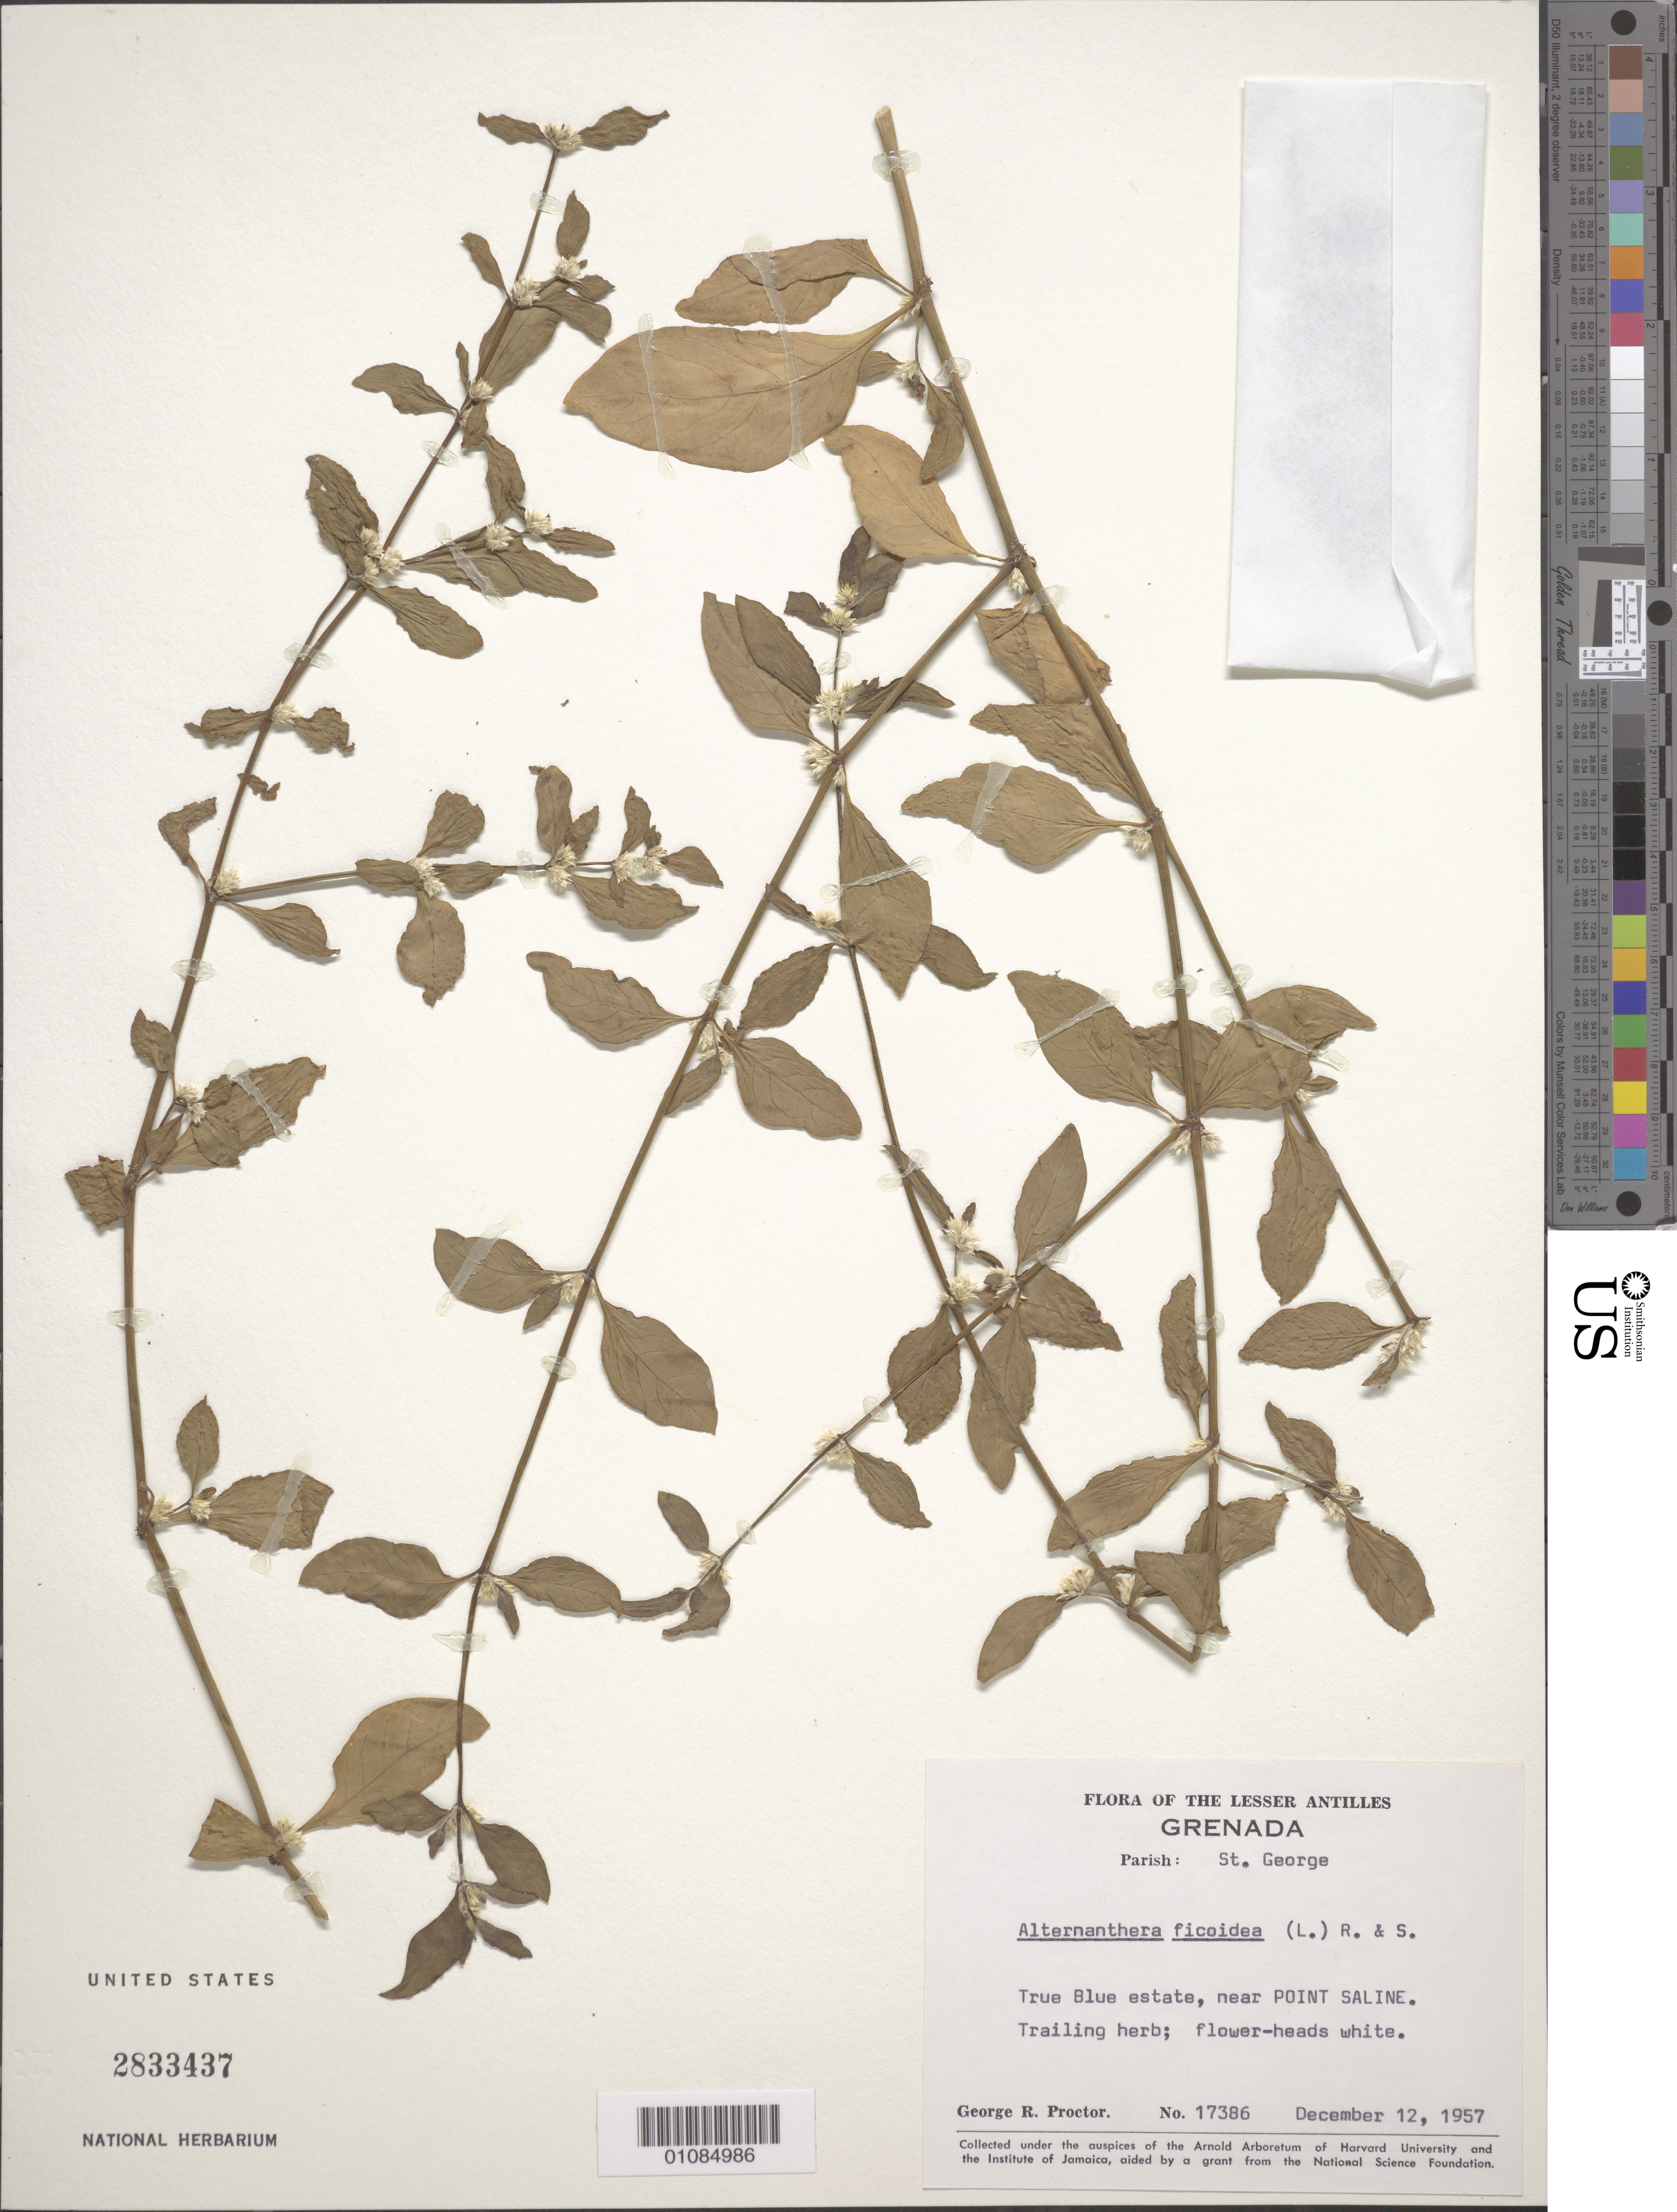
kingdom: Plantae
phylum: Tracheophyta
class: Magnoliopsida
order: Caryophyllales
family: Amaranthaceae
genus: Alternanthera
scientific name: Alternanthera ficoidea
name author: (L.) P. Beauv.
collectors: G. R. Proctor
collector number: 17386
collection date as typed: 12 Dec 1957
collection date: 1957-12-12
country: Grenada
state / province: Saint George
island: Grenada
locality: Near Point Saline, True Blue estate.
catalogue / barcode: US 2833437